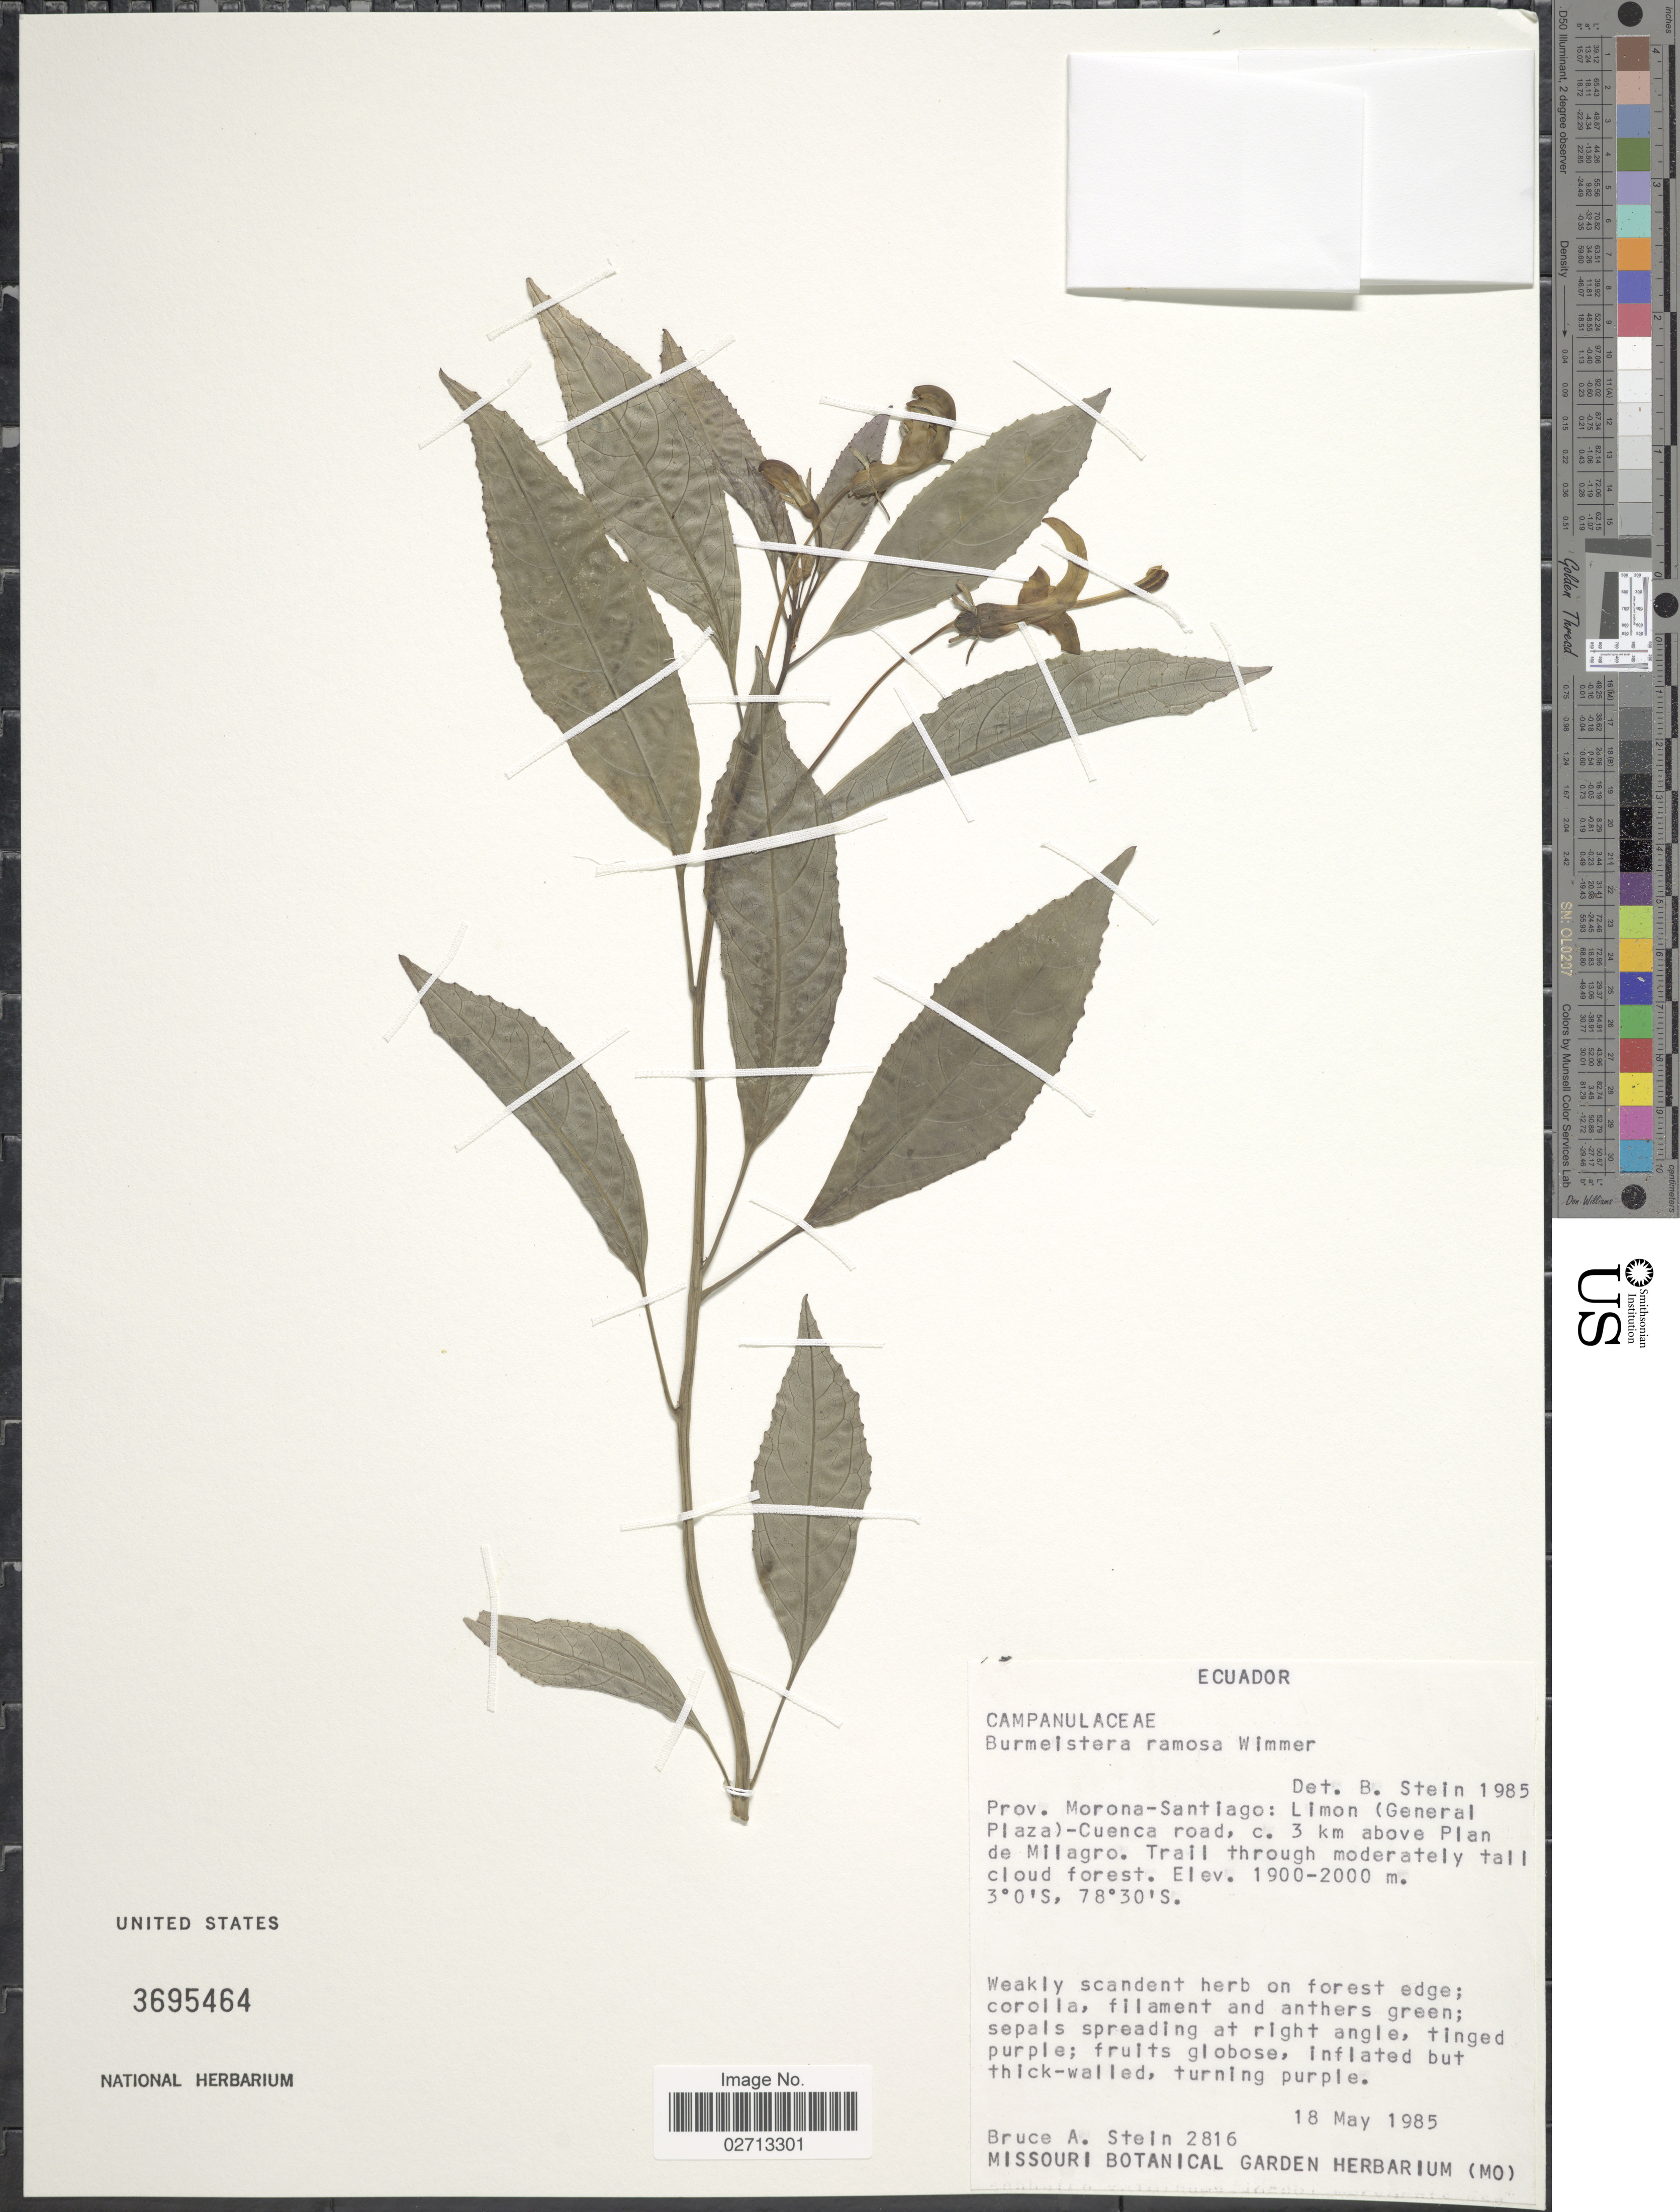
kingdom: Plantae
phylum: Tracheophyta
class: Magnoliopsida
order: Asterales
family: Campanulaceae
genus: Burmeistera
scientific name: Burmeistera ramosa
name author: E. Wimm.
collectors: B. A. Stein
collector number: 2816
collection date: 1985-05-18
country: Ecuador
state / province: Morona-Santiago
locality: Limon (General Plaza) - Cuenca road, c. 3 km above Plan de Milagro. Trail through moderately tall cloud forest.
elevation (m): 1900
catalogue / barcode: US 3695464